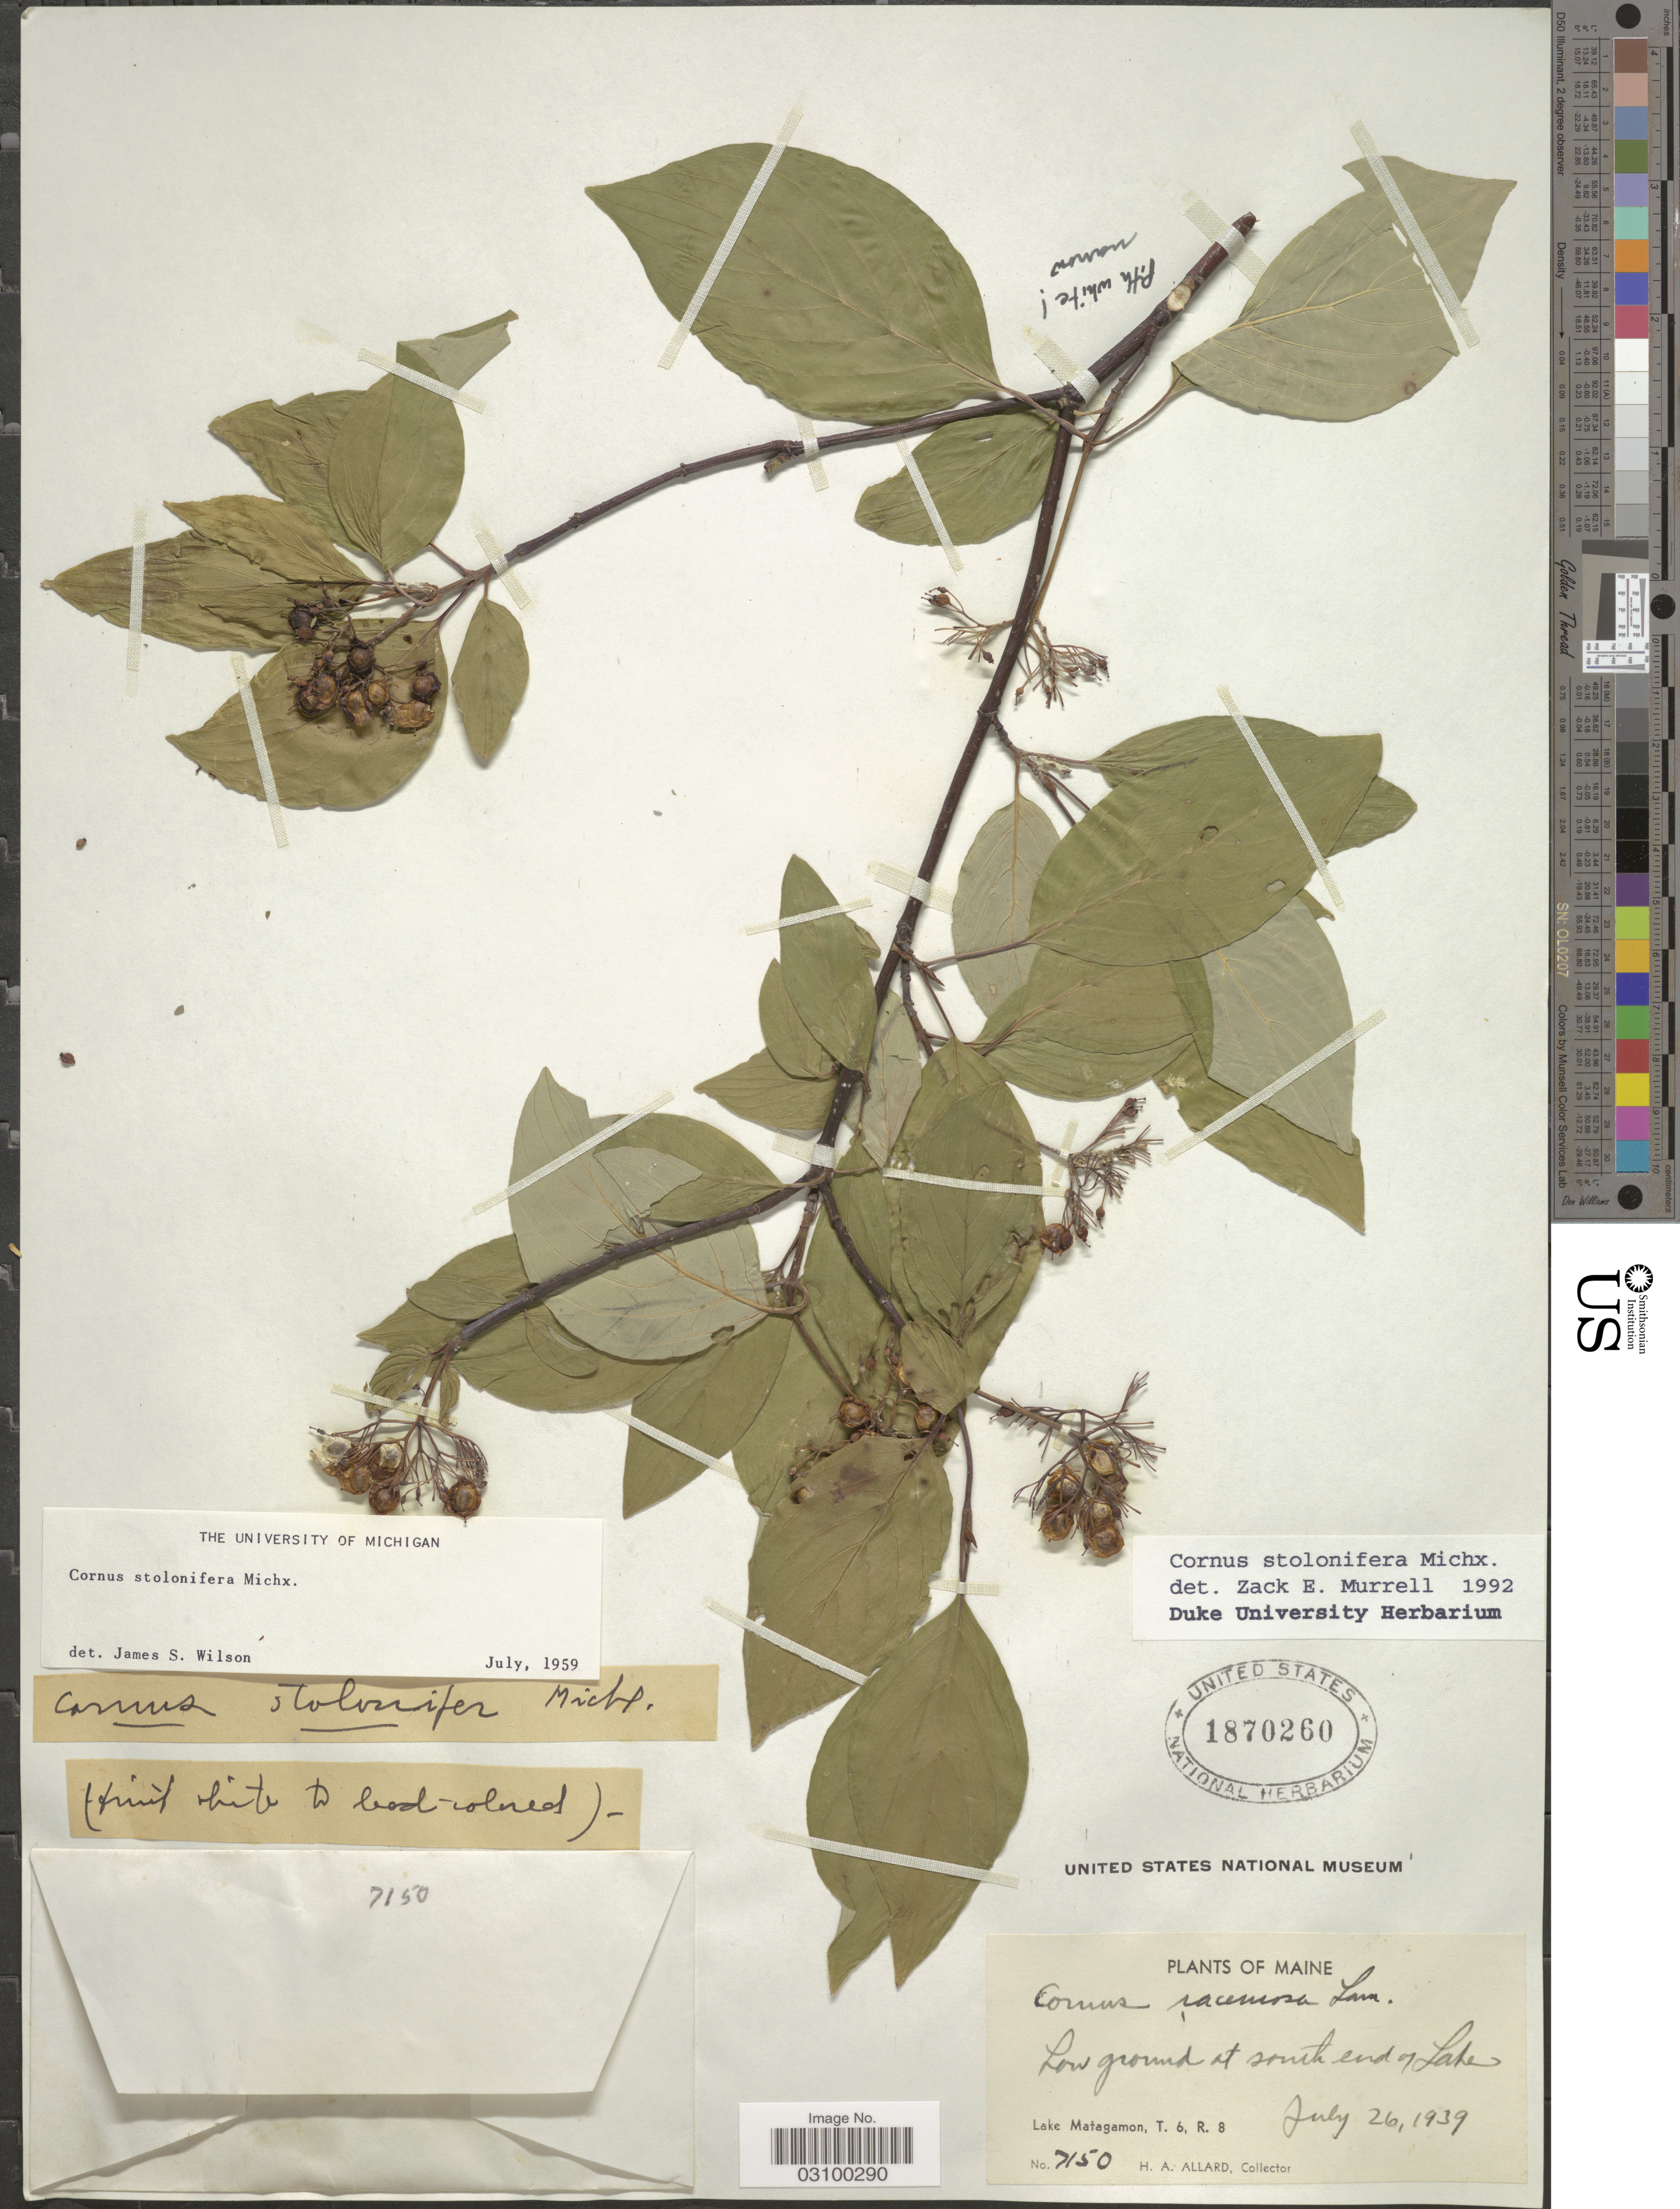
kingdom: Plantae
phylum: Tracheophyta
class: Magnoliopsida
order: Cornales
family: Cornaceae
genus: Cornus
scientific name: Cornus sericea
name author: L.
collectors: H. A. Allard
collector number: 7150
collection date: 1939-07-26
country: United States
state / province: Maine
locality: South end of Lake. Lake Matagamon, T6, R8.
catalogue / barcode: US 1870260